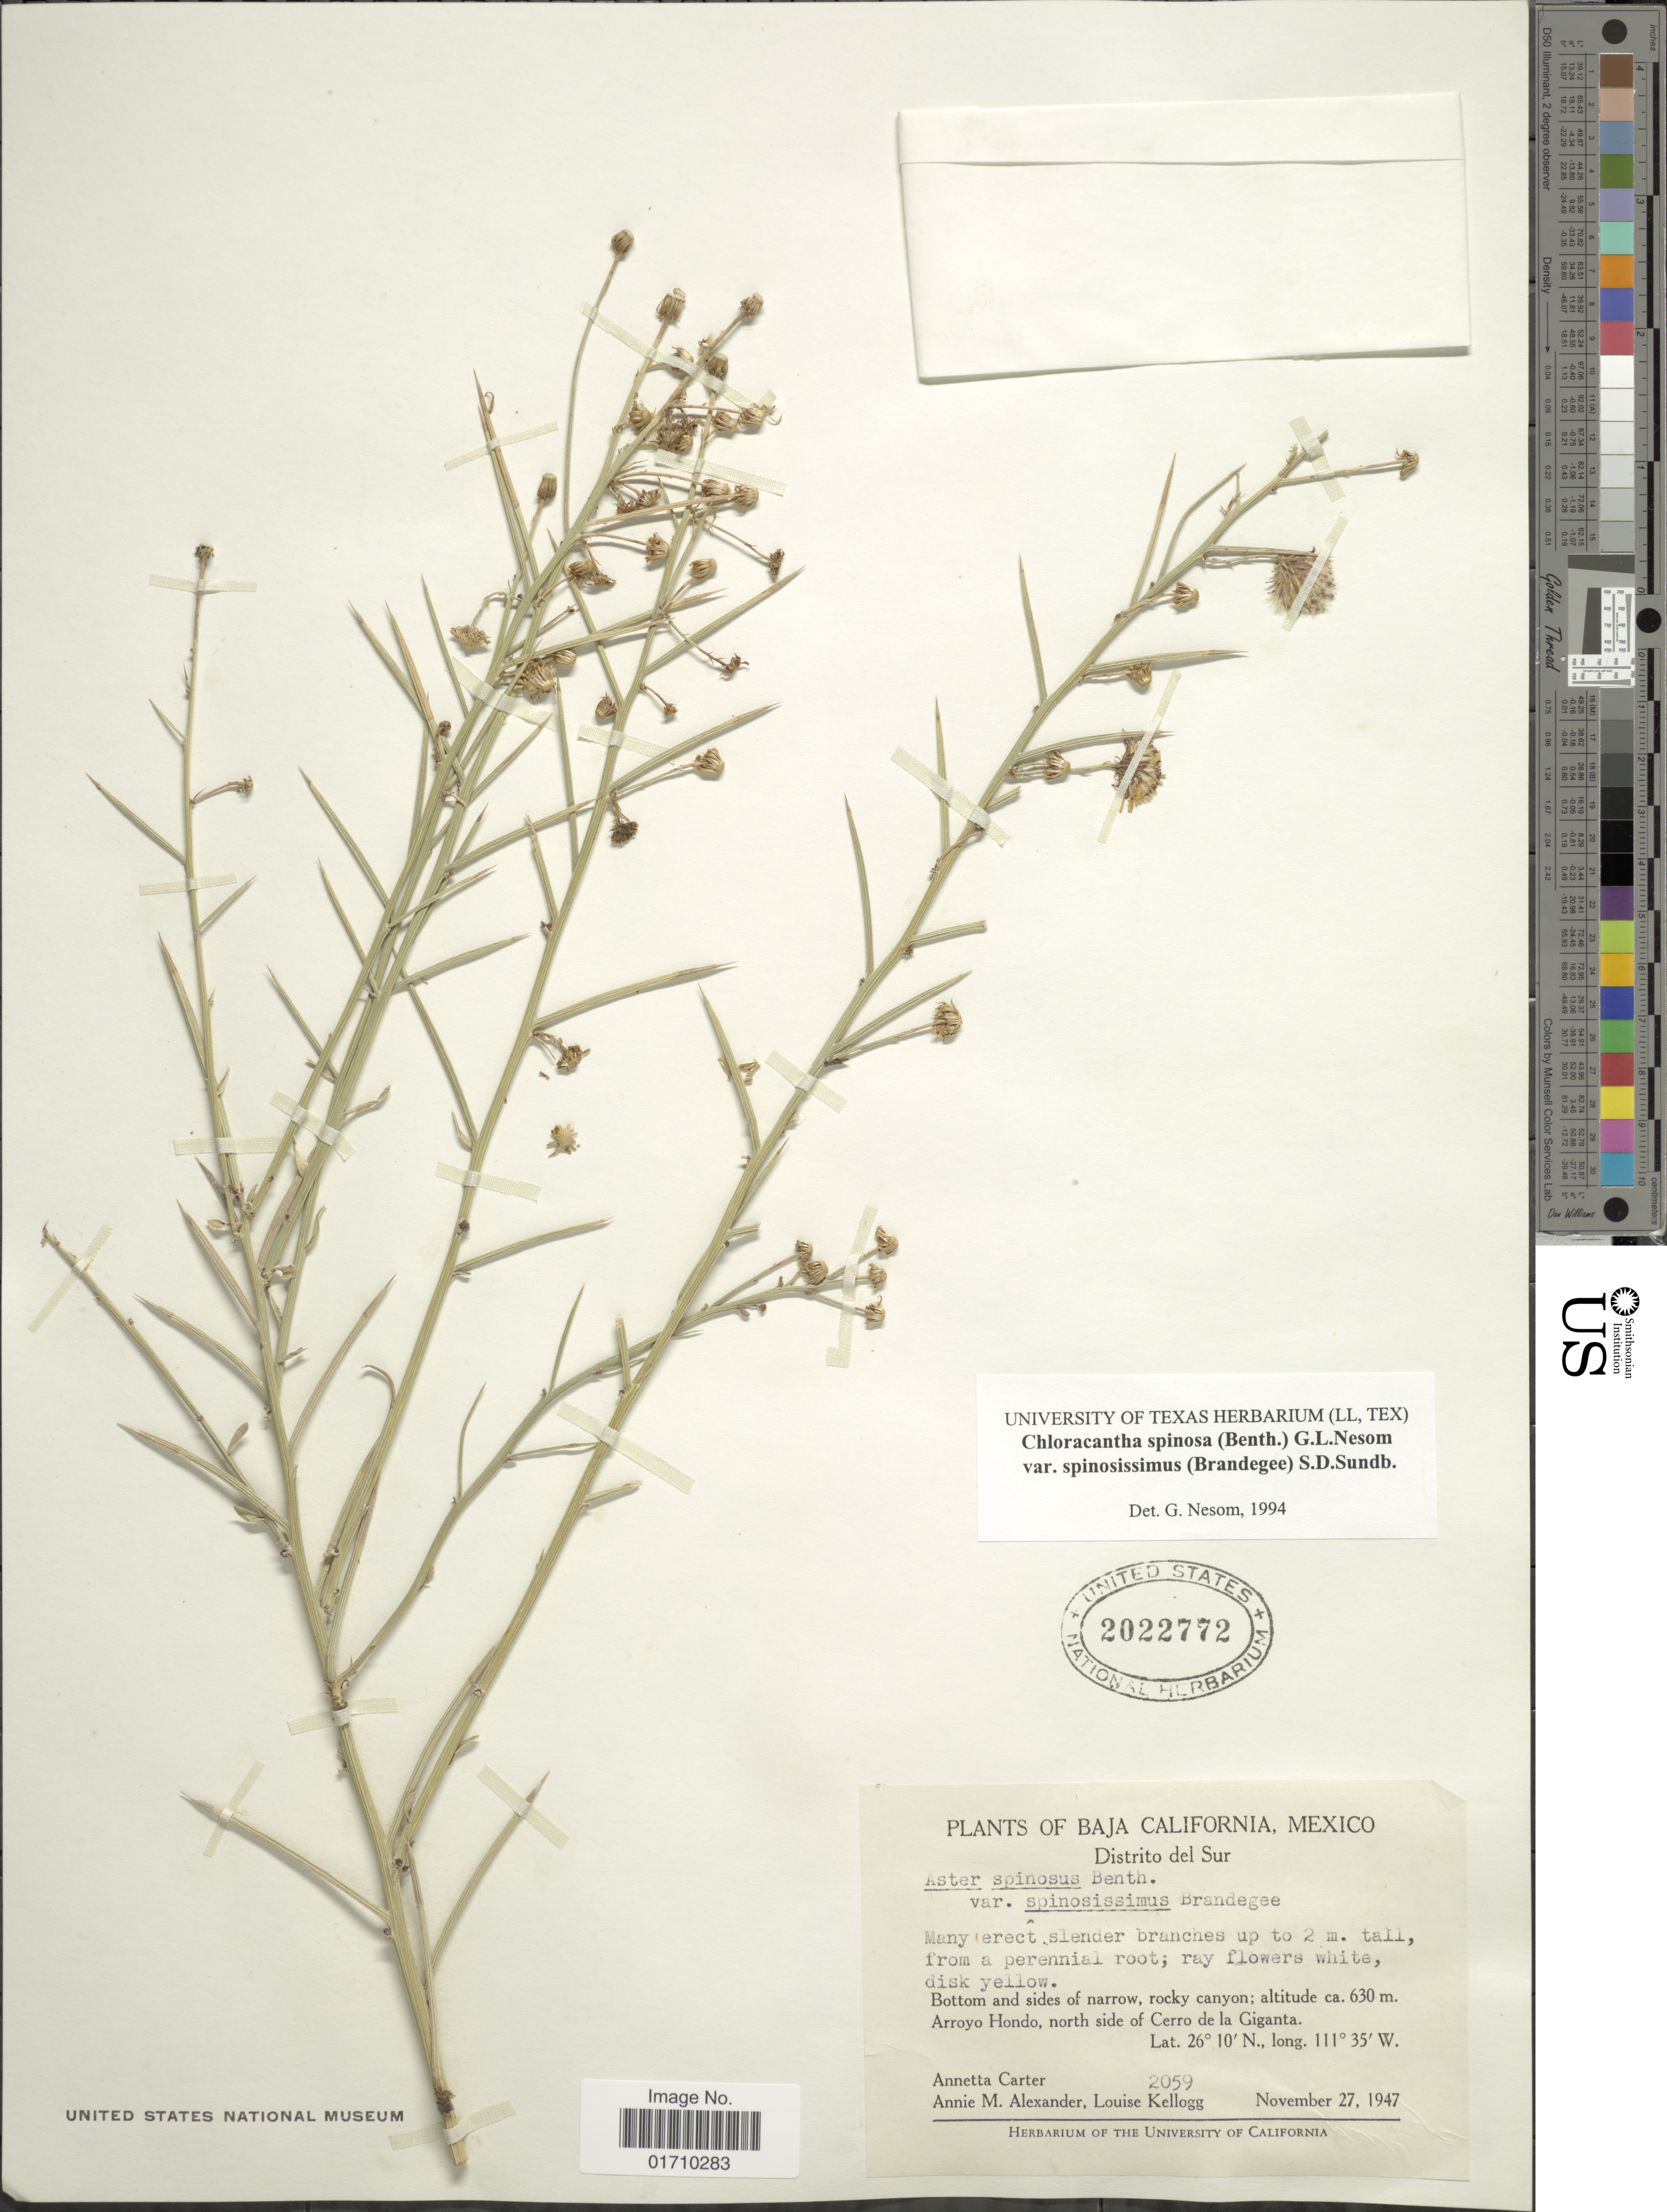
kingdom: Plantae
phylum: Tracheophyta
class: Magnoliopsida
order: Asterales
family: Asteraceae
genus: Chloracantha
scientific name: Chloracantha spinosa var. spinosissima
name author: (Brandegee) S.D. Sundb.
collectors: A. Carter, A. M. Alexander & L. Kellogg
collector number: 2059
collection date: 1947-11-27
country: Mexico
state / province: Baja California Sur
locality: Distrito del Sur, Bottom and sides of narrow, rocky canyon, Arooyo Hondo, north side of Cerro de la Giganta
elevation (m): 630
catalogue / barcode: US 2022772